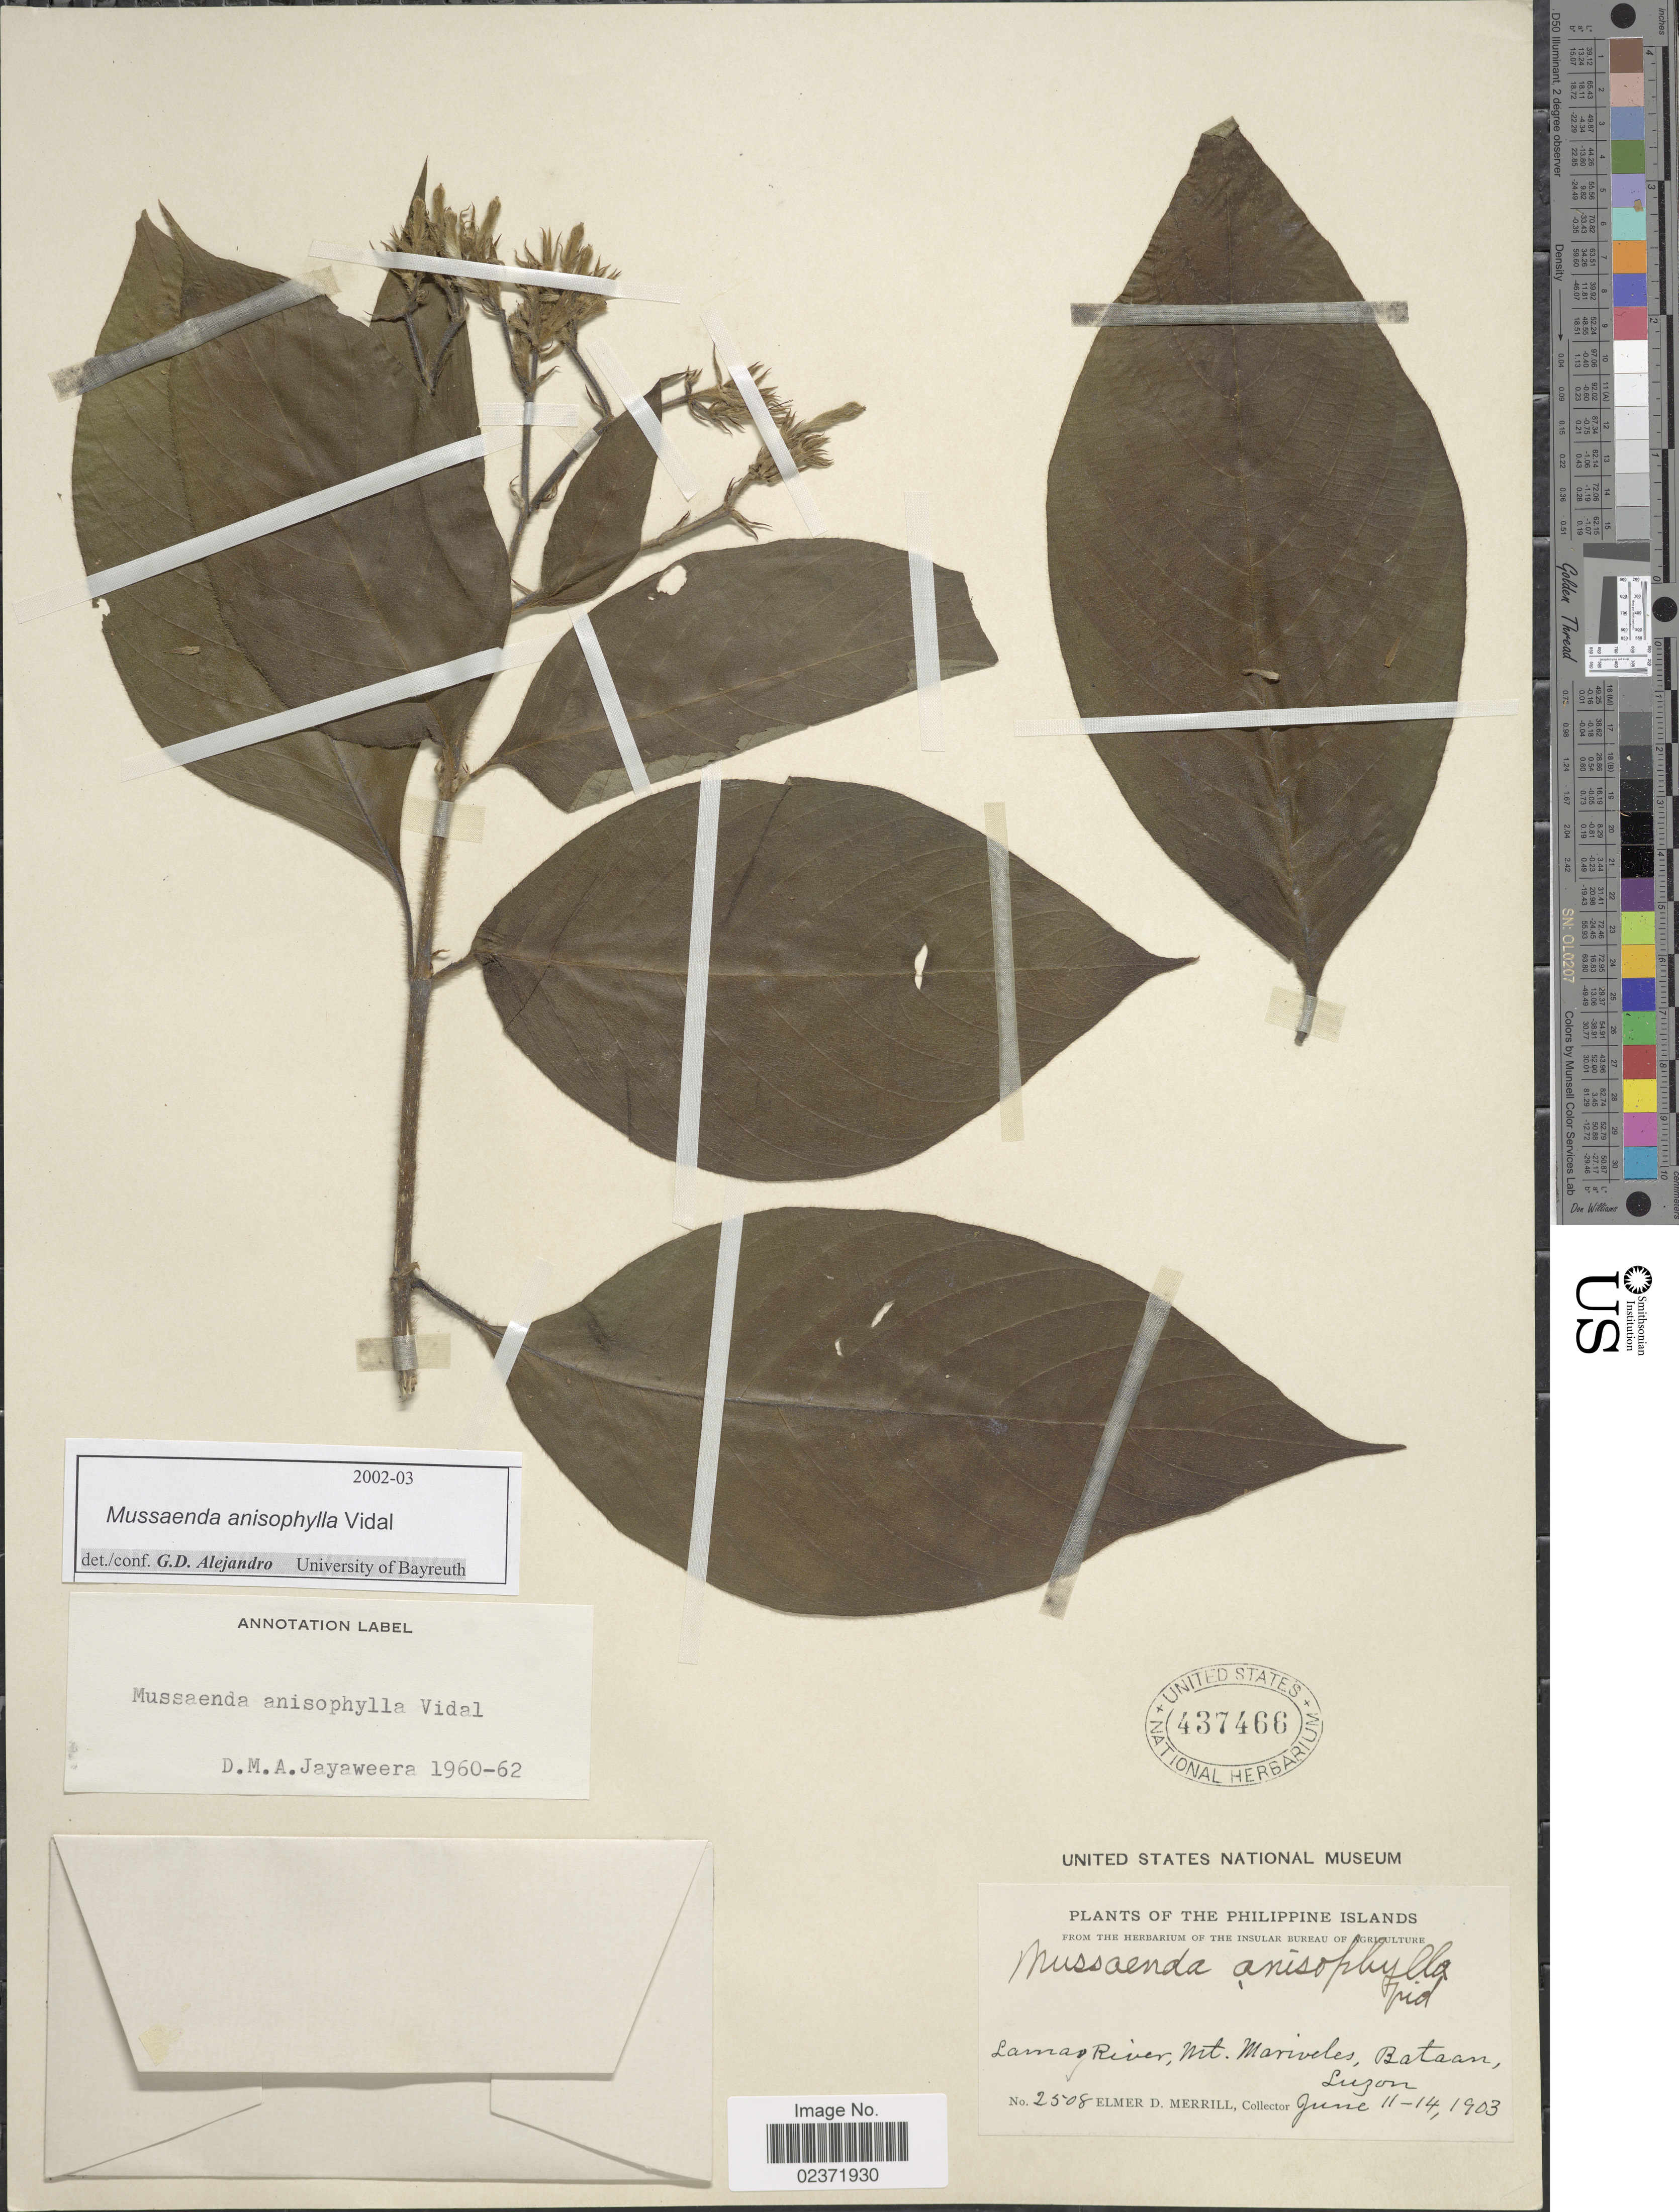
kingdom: Plantae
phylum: Tracheophyta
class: Magnoliopsida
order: Gentianales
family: Rubiaceae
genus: Mussaenda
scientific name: Mussaenda anisophylla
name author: S. Vidal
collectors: E. D. Merrill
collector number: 2508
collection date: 1903-06-11/1903-06-14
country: Philippines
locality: Lamao River, Mt. Mariveles, Province of Bataan, Luzon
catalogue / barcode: US 437466